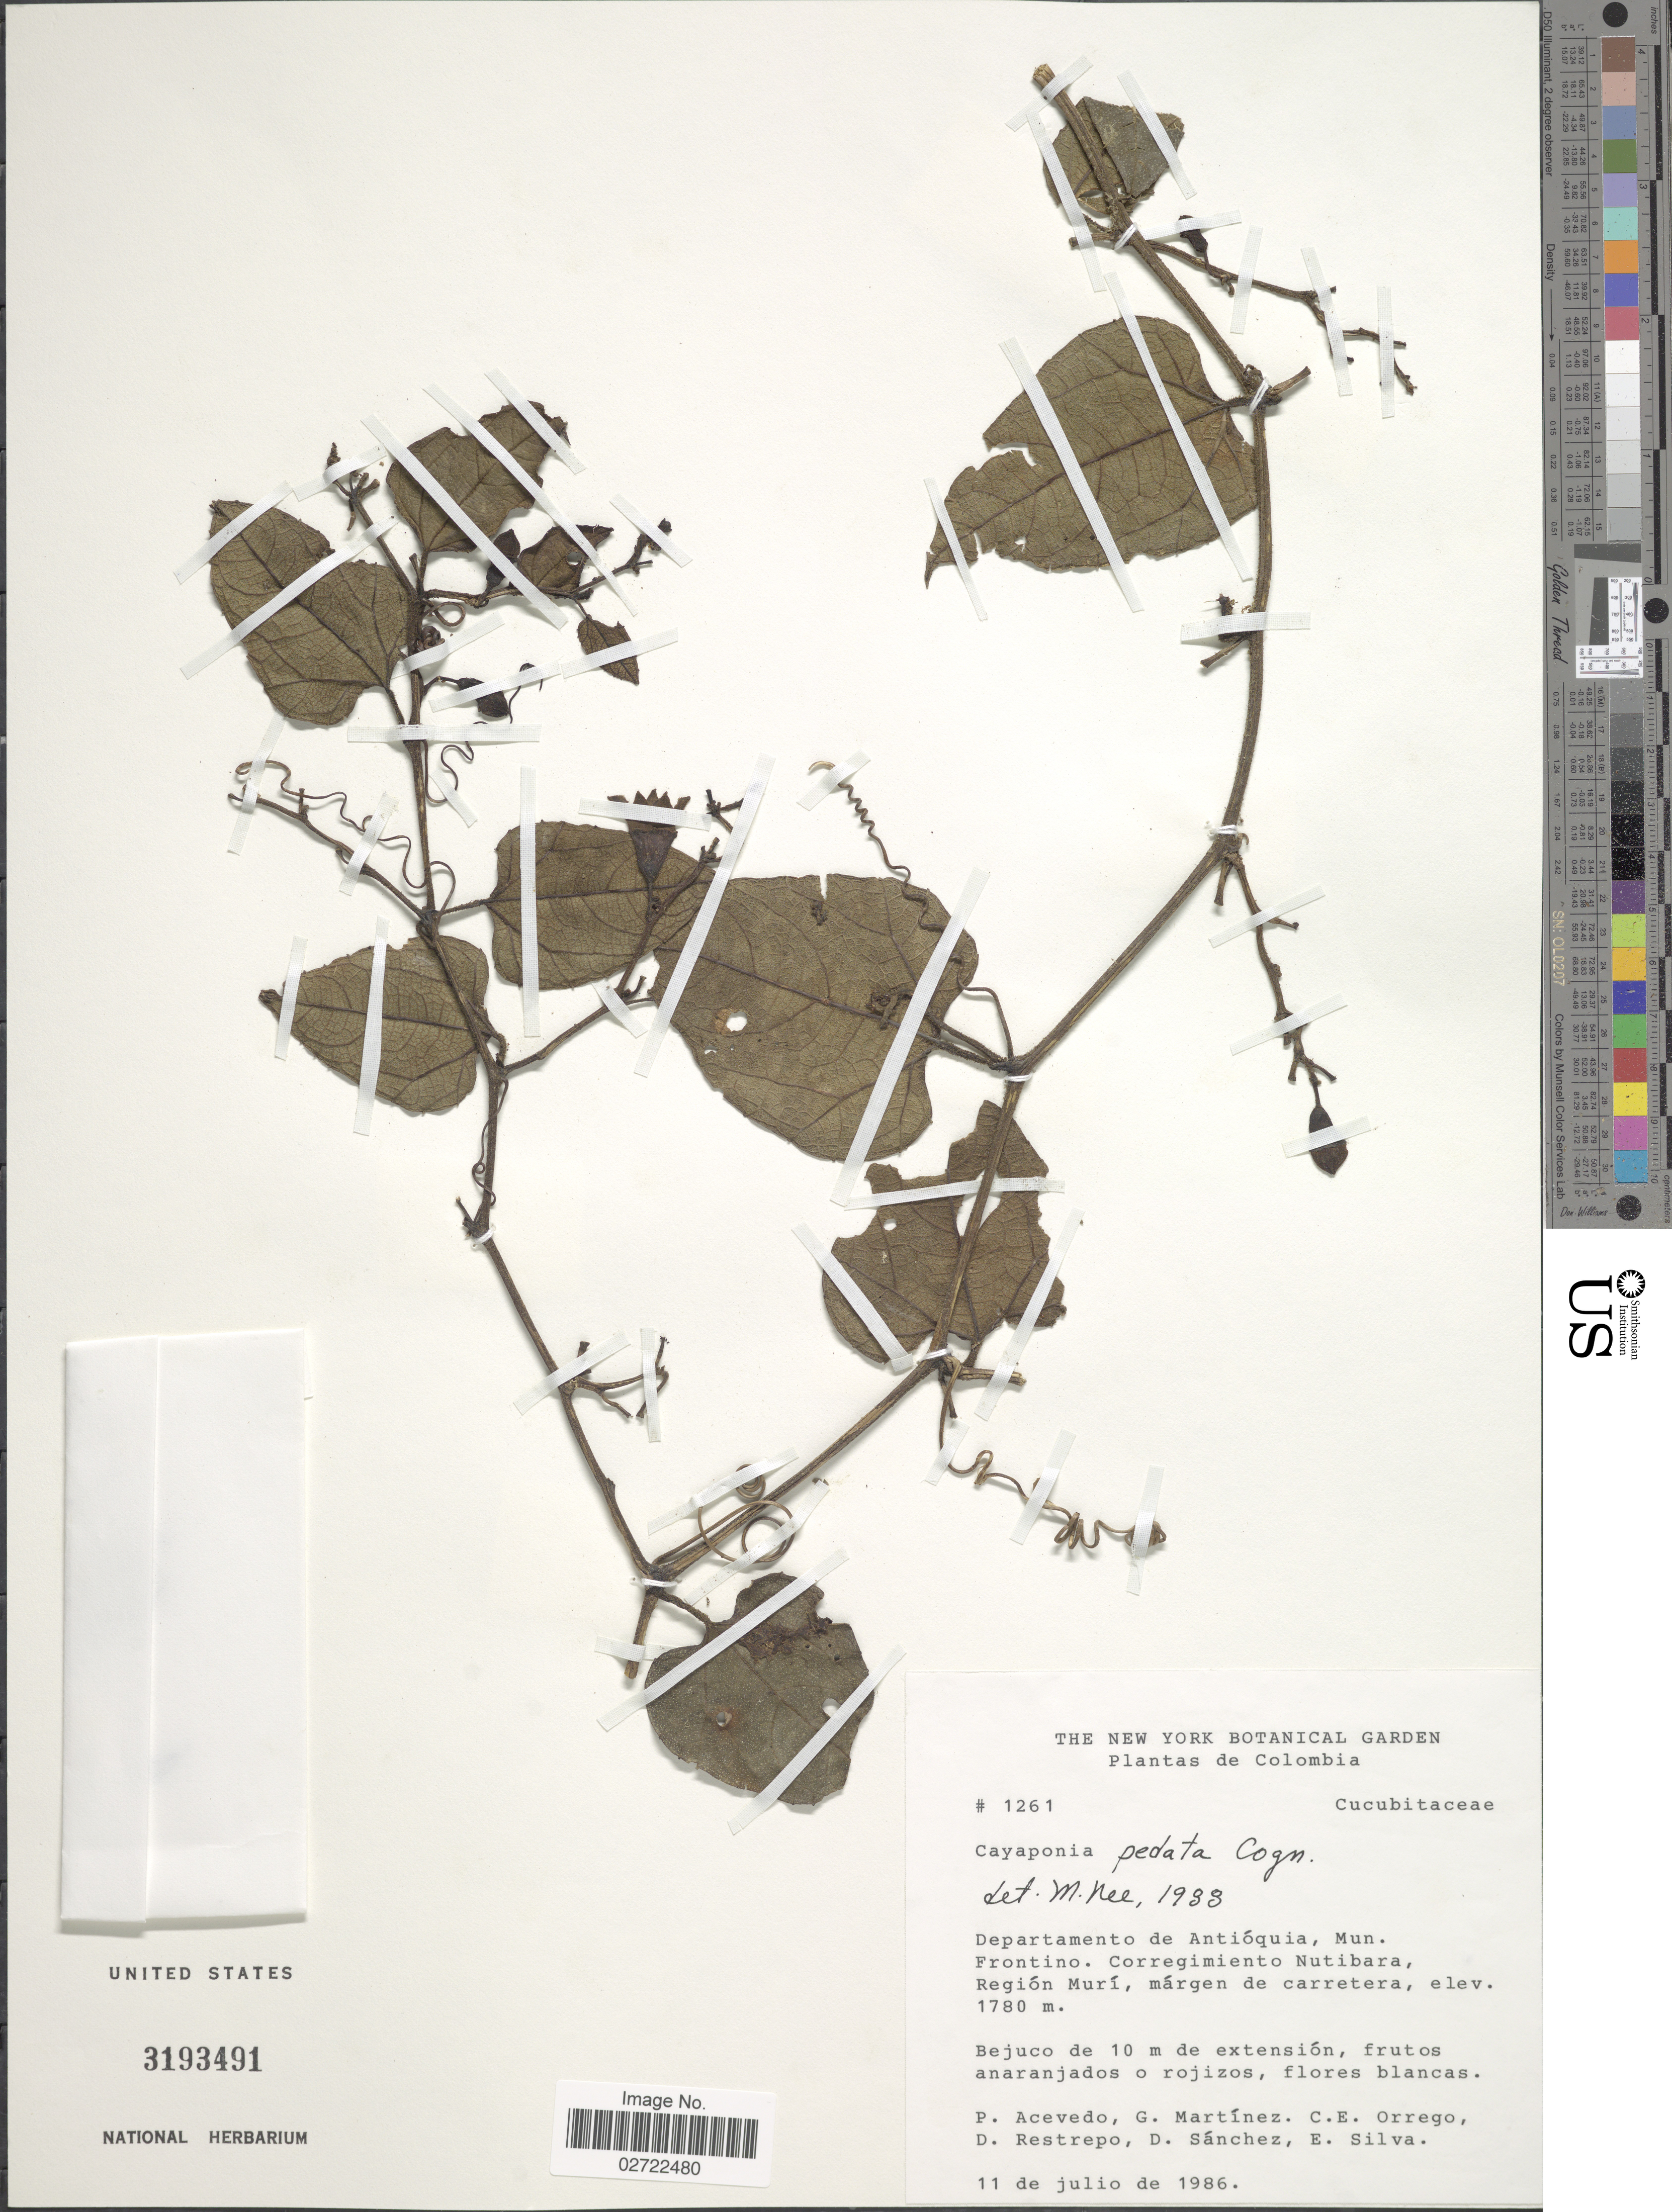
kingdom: Plantae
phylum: Tracheophyta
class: Magnoliopsida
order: Cucurbitales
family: Cucurbitaceae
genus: Cayaponia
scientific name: Cayaponia simplicifolia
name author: (Naudin) Cogn.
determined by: Nee, Michael H.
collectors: P. Acevedo-Rodr., G. Martínez, C. Orrego, D. Restrepo & et al.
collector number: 1261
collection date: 1986-07-11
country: Colombia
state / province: Antioquia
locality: Departamento de Antióquia, Mun. Frontino. Corregimiento Nutibara, Región Murí, márgen de carretera.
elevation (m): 1780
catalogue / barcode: US 3193491